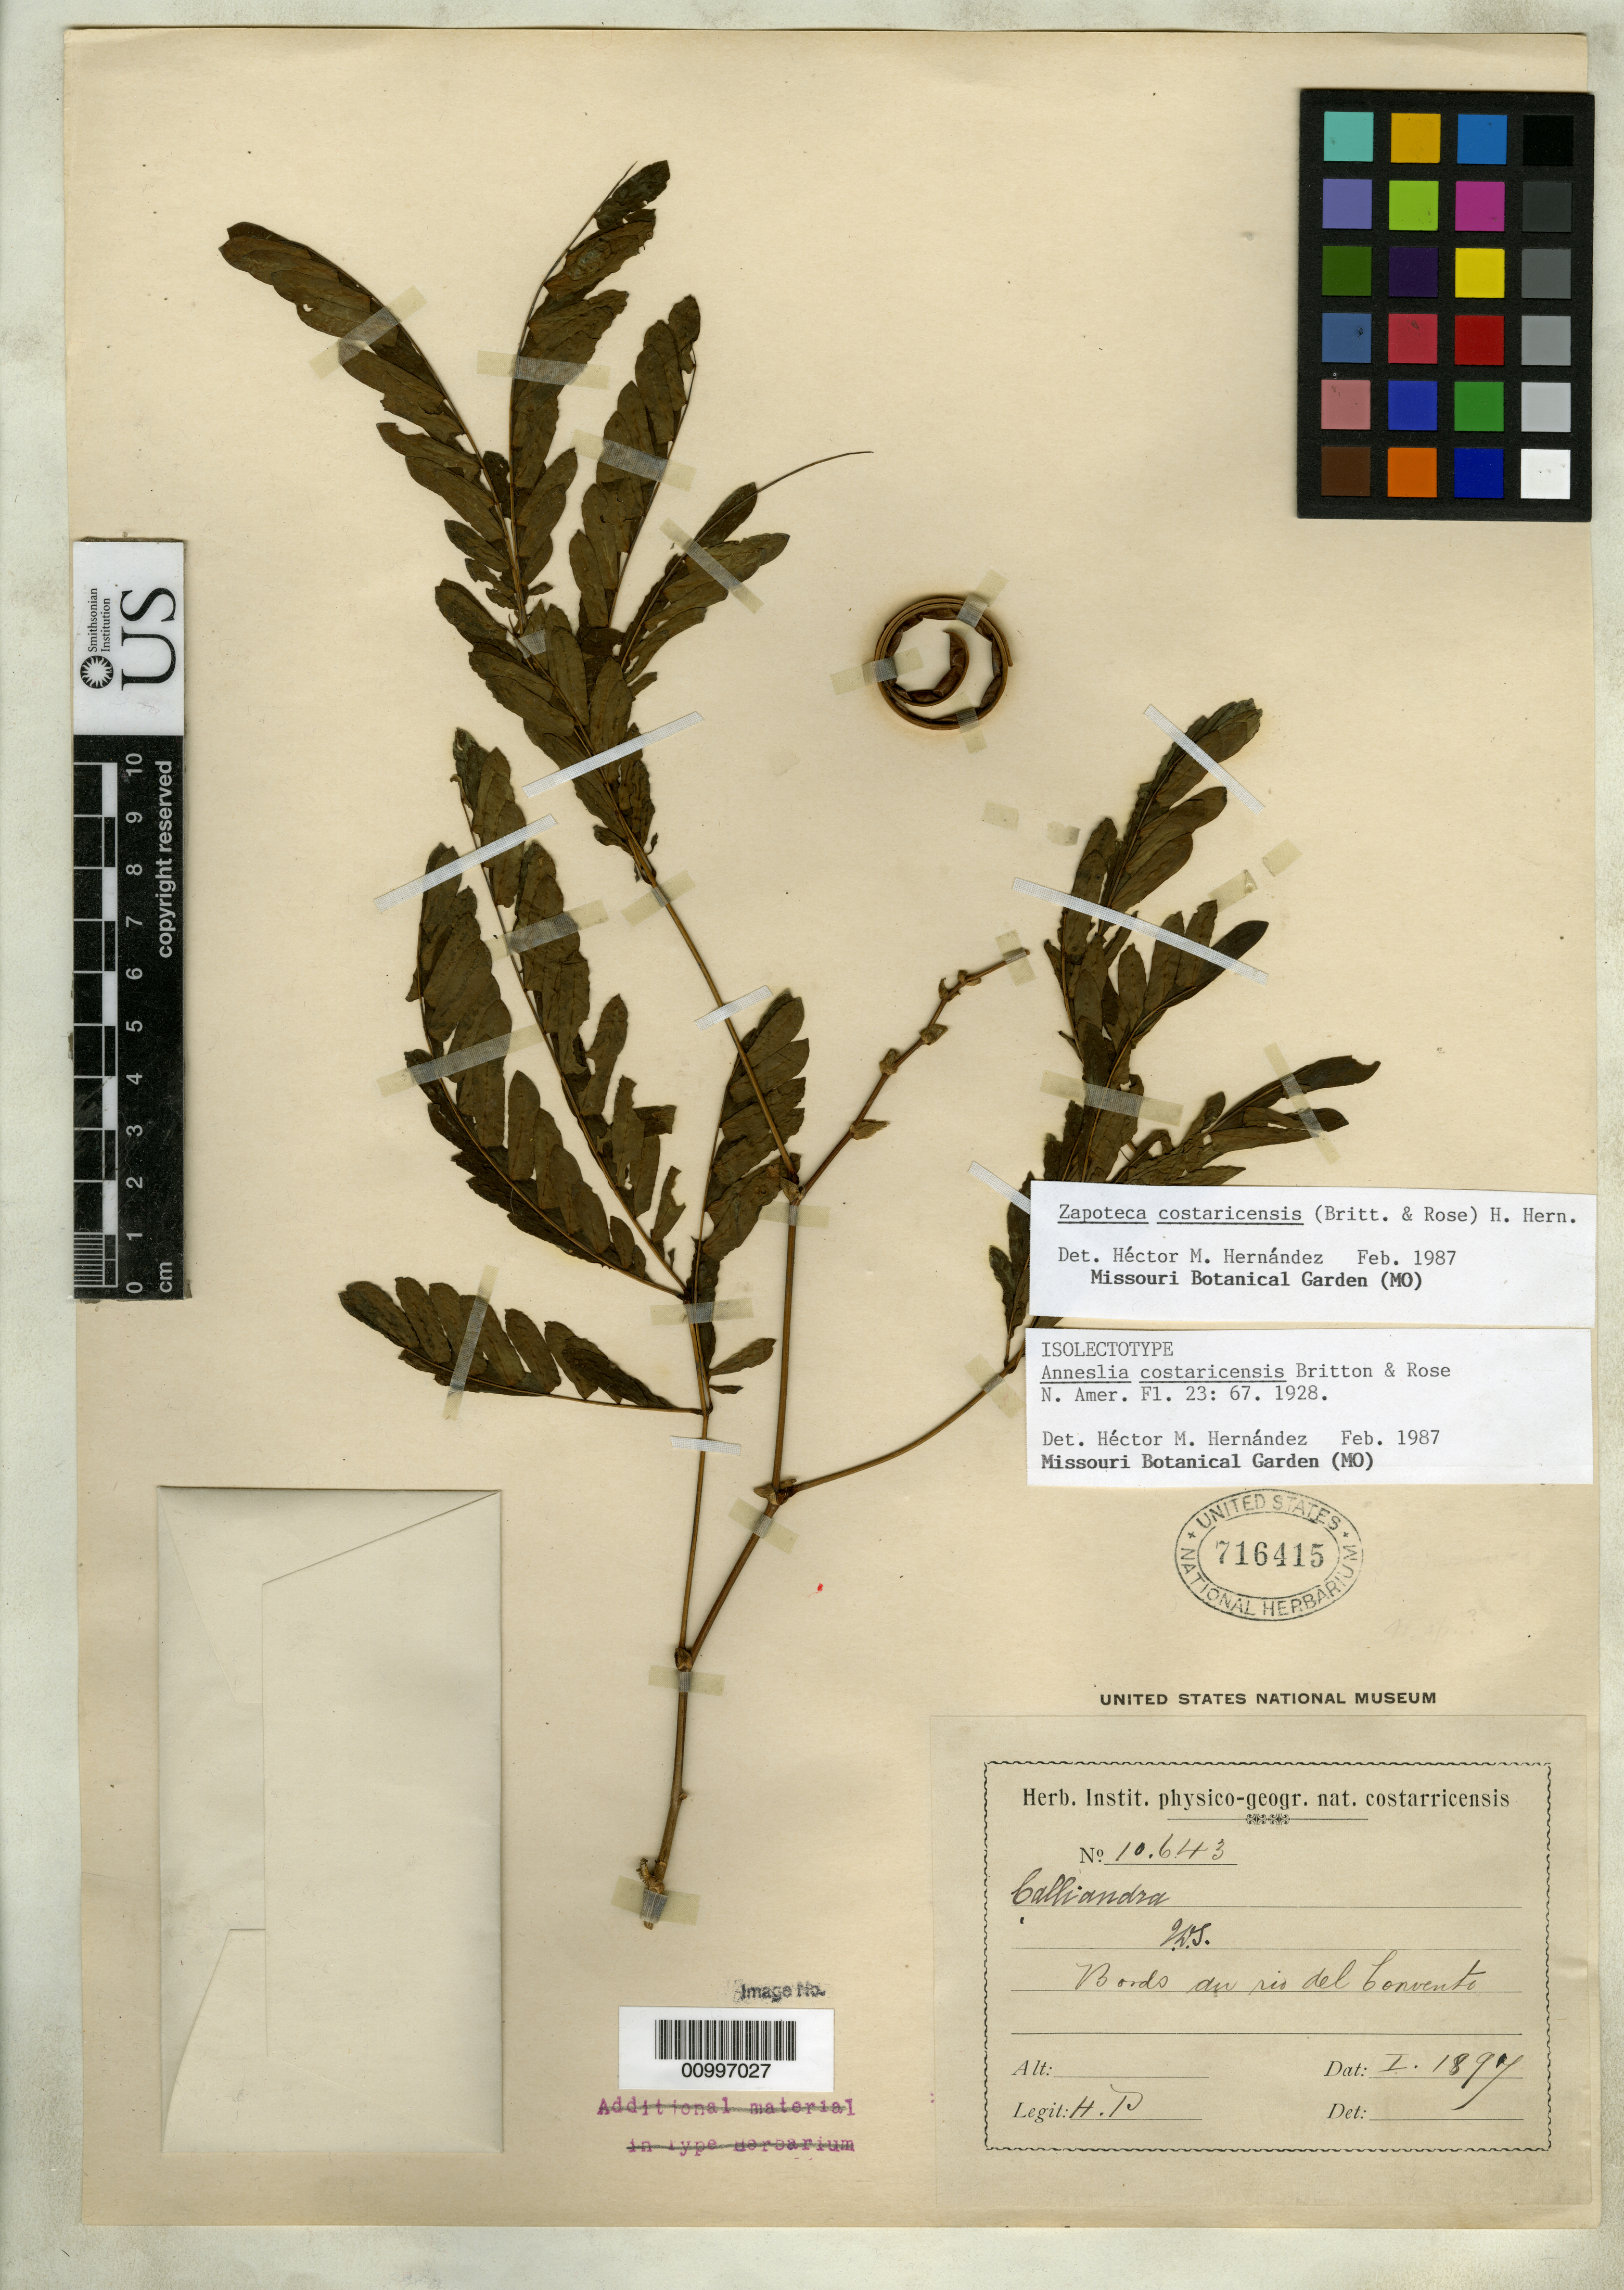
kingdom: Plantae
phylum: Tracheophyta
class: Magnoliopsida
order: Fabales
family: Fabaceae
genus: Anneslia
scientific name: Anneslia costaricensis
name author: Britton & Rose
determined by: Hernandez, H. M., (MO), Missouri Botanical Garden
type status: Isolectotype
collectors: H. F. Pittier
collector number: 10643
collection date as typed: Jan 1897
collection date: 1897-01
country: Costa Rica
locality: Bords du rio del Convento.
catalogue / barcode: US 716415